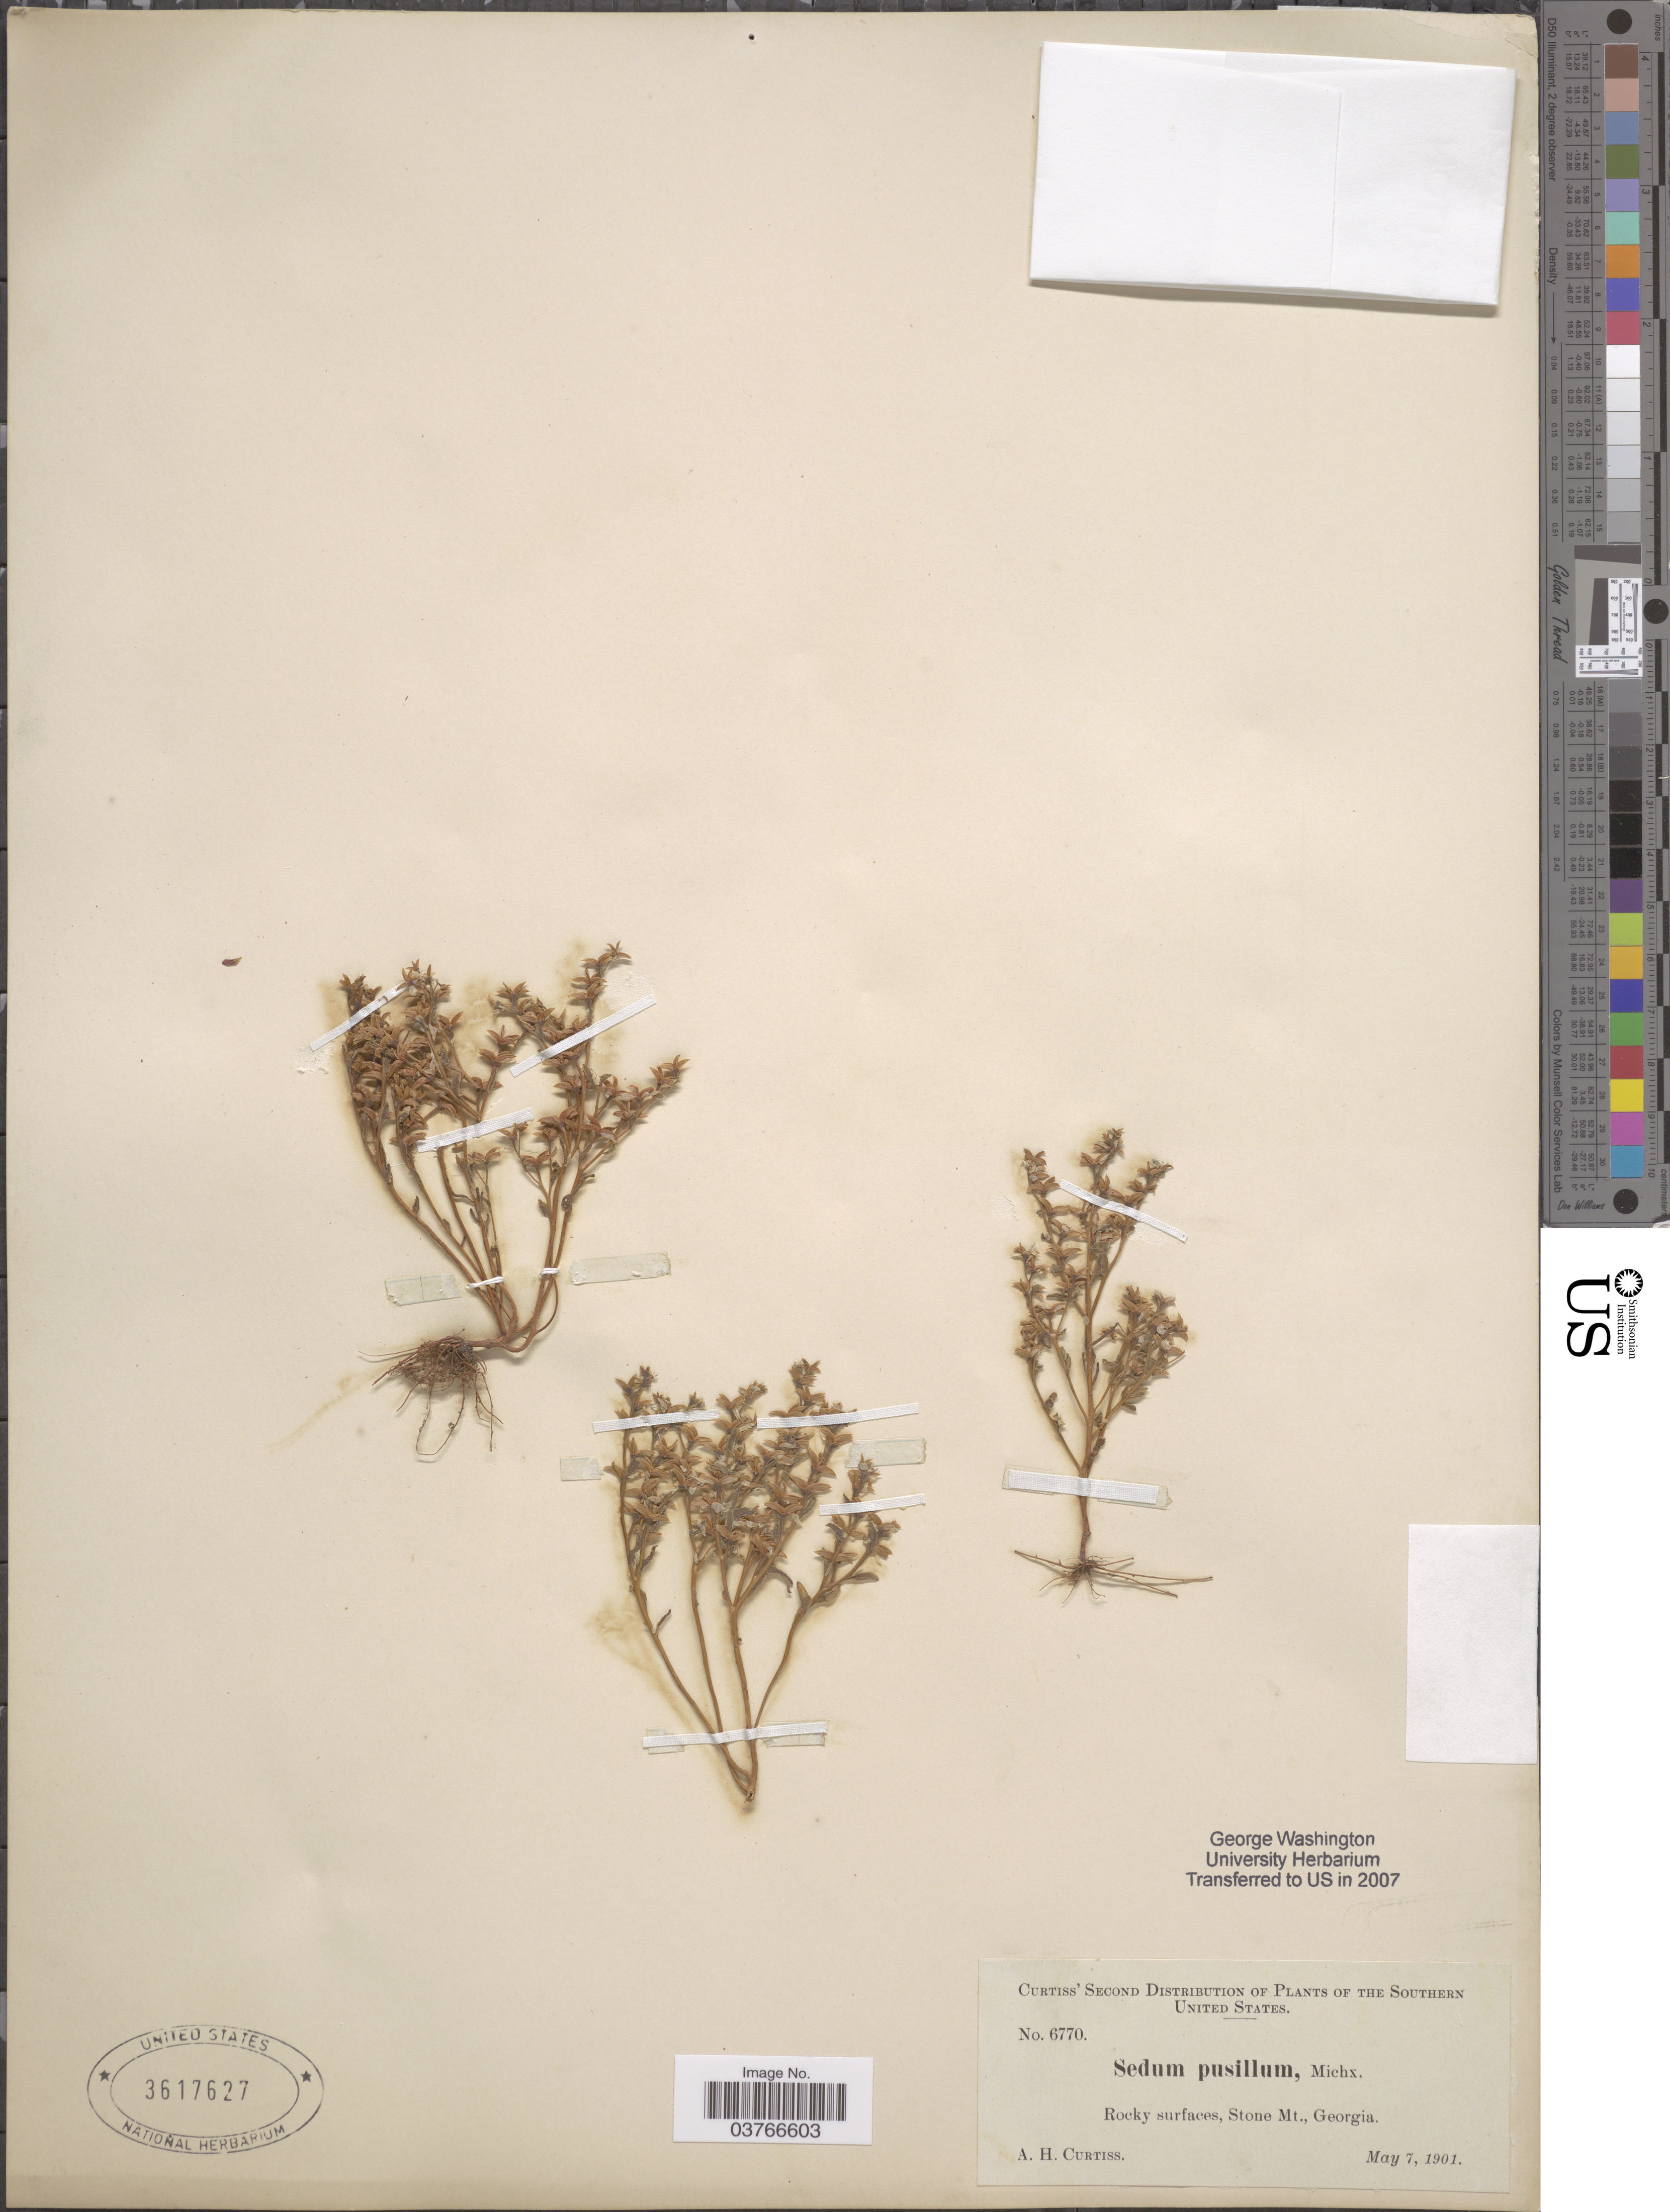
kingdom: Plantae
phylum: Tracheophyta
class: Magnoliopsida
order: Saxifragales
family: Crassulaceae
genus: Sedum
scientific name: Sedum pusillum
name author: Michx.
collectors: A. H. Curtiss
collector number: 6770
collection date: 1901-05-07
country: United States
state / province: Georgia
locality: Southern United States. Rocky surfaces, Stone Mt.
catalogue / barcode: US 3617627